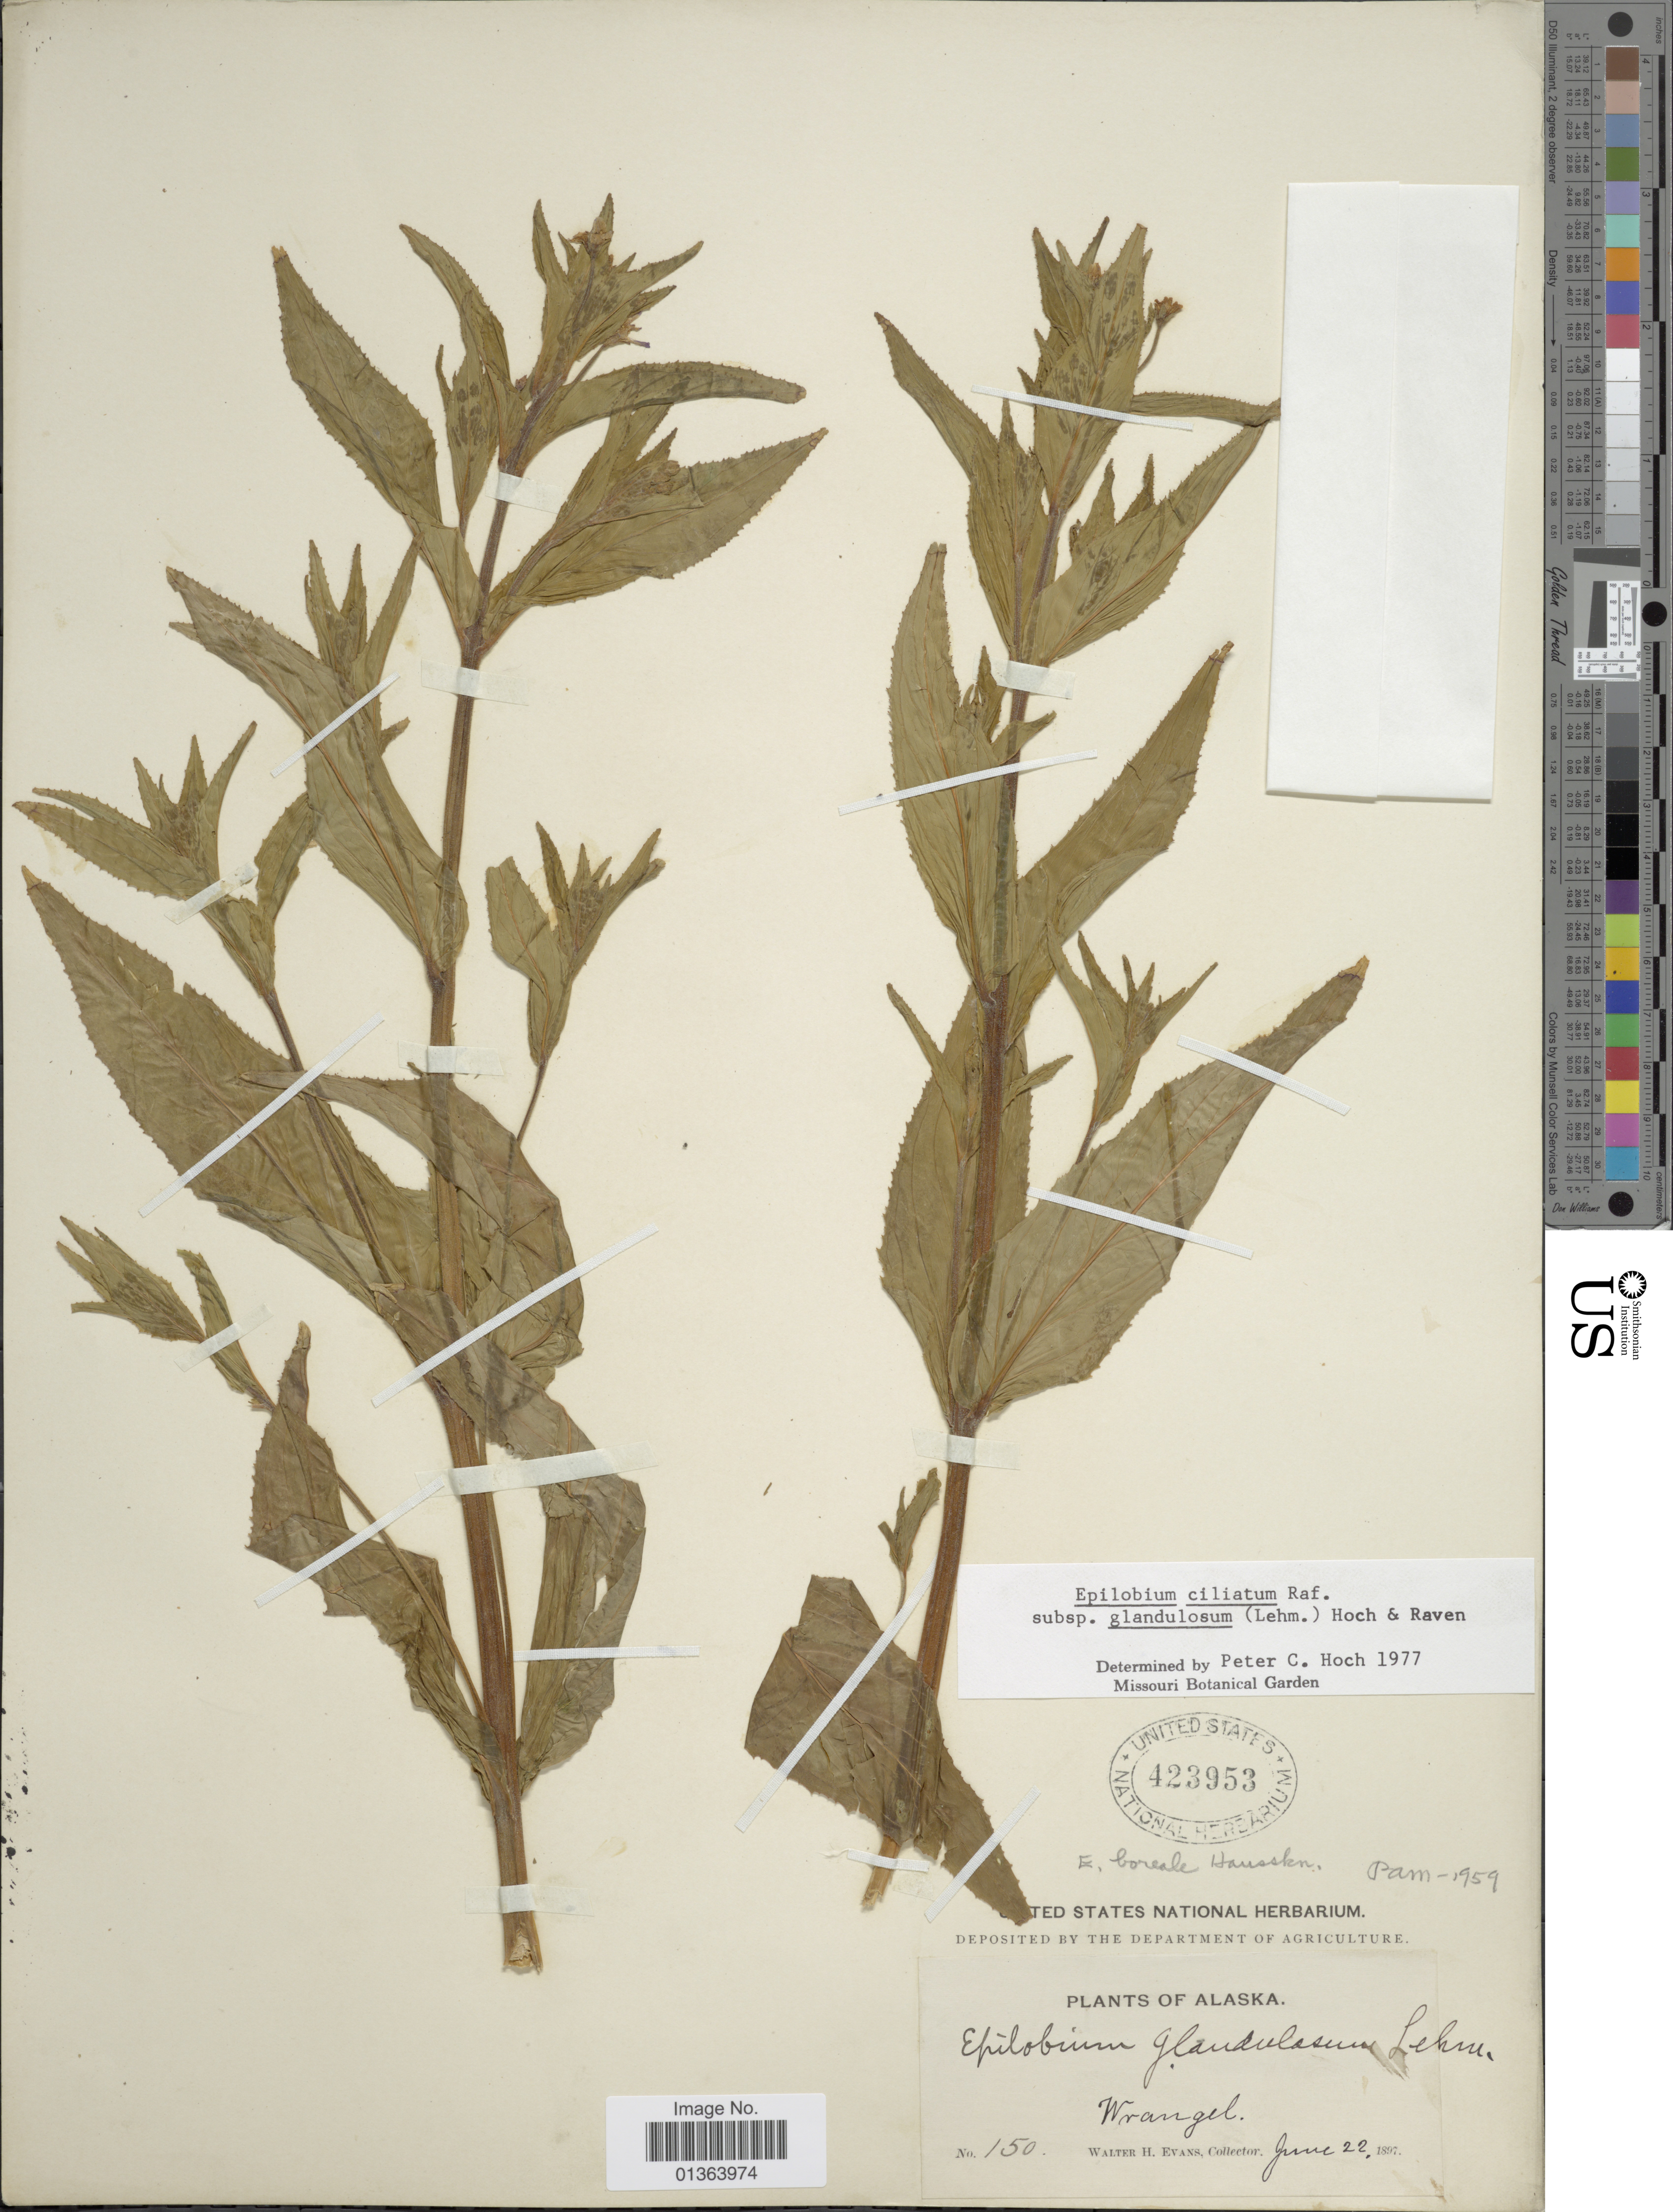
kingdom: Plantae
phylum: Tracheophyta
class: Magnoliopsida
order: Myrtales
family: Onagraceae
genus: Epilobium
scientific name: Epilobium ciliatum subsp. glandulosum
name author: (Lehm.) Hoch & P.H. Raven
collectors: W. H. Evans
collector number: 150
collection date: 1897-06-22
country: United States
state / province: Alaska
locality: Wrangell.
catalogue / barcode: US 423953